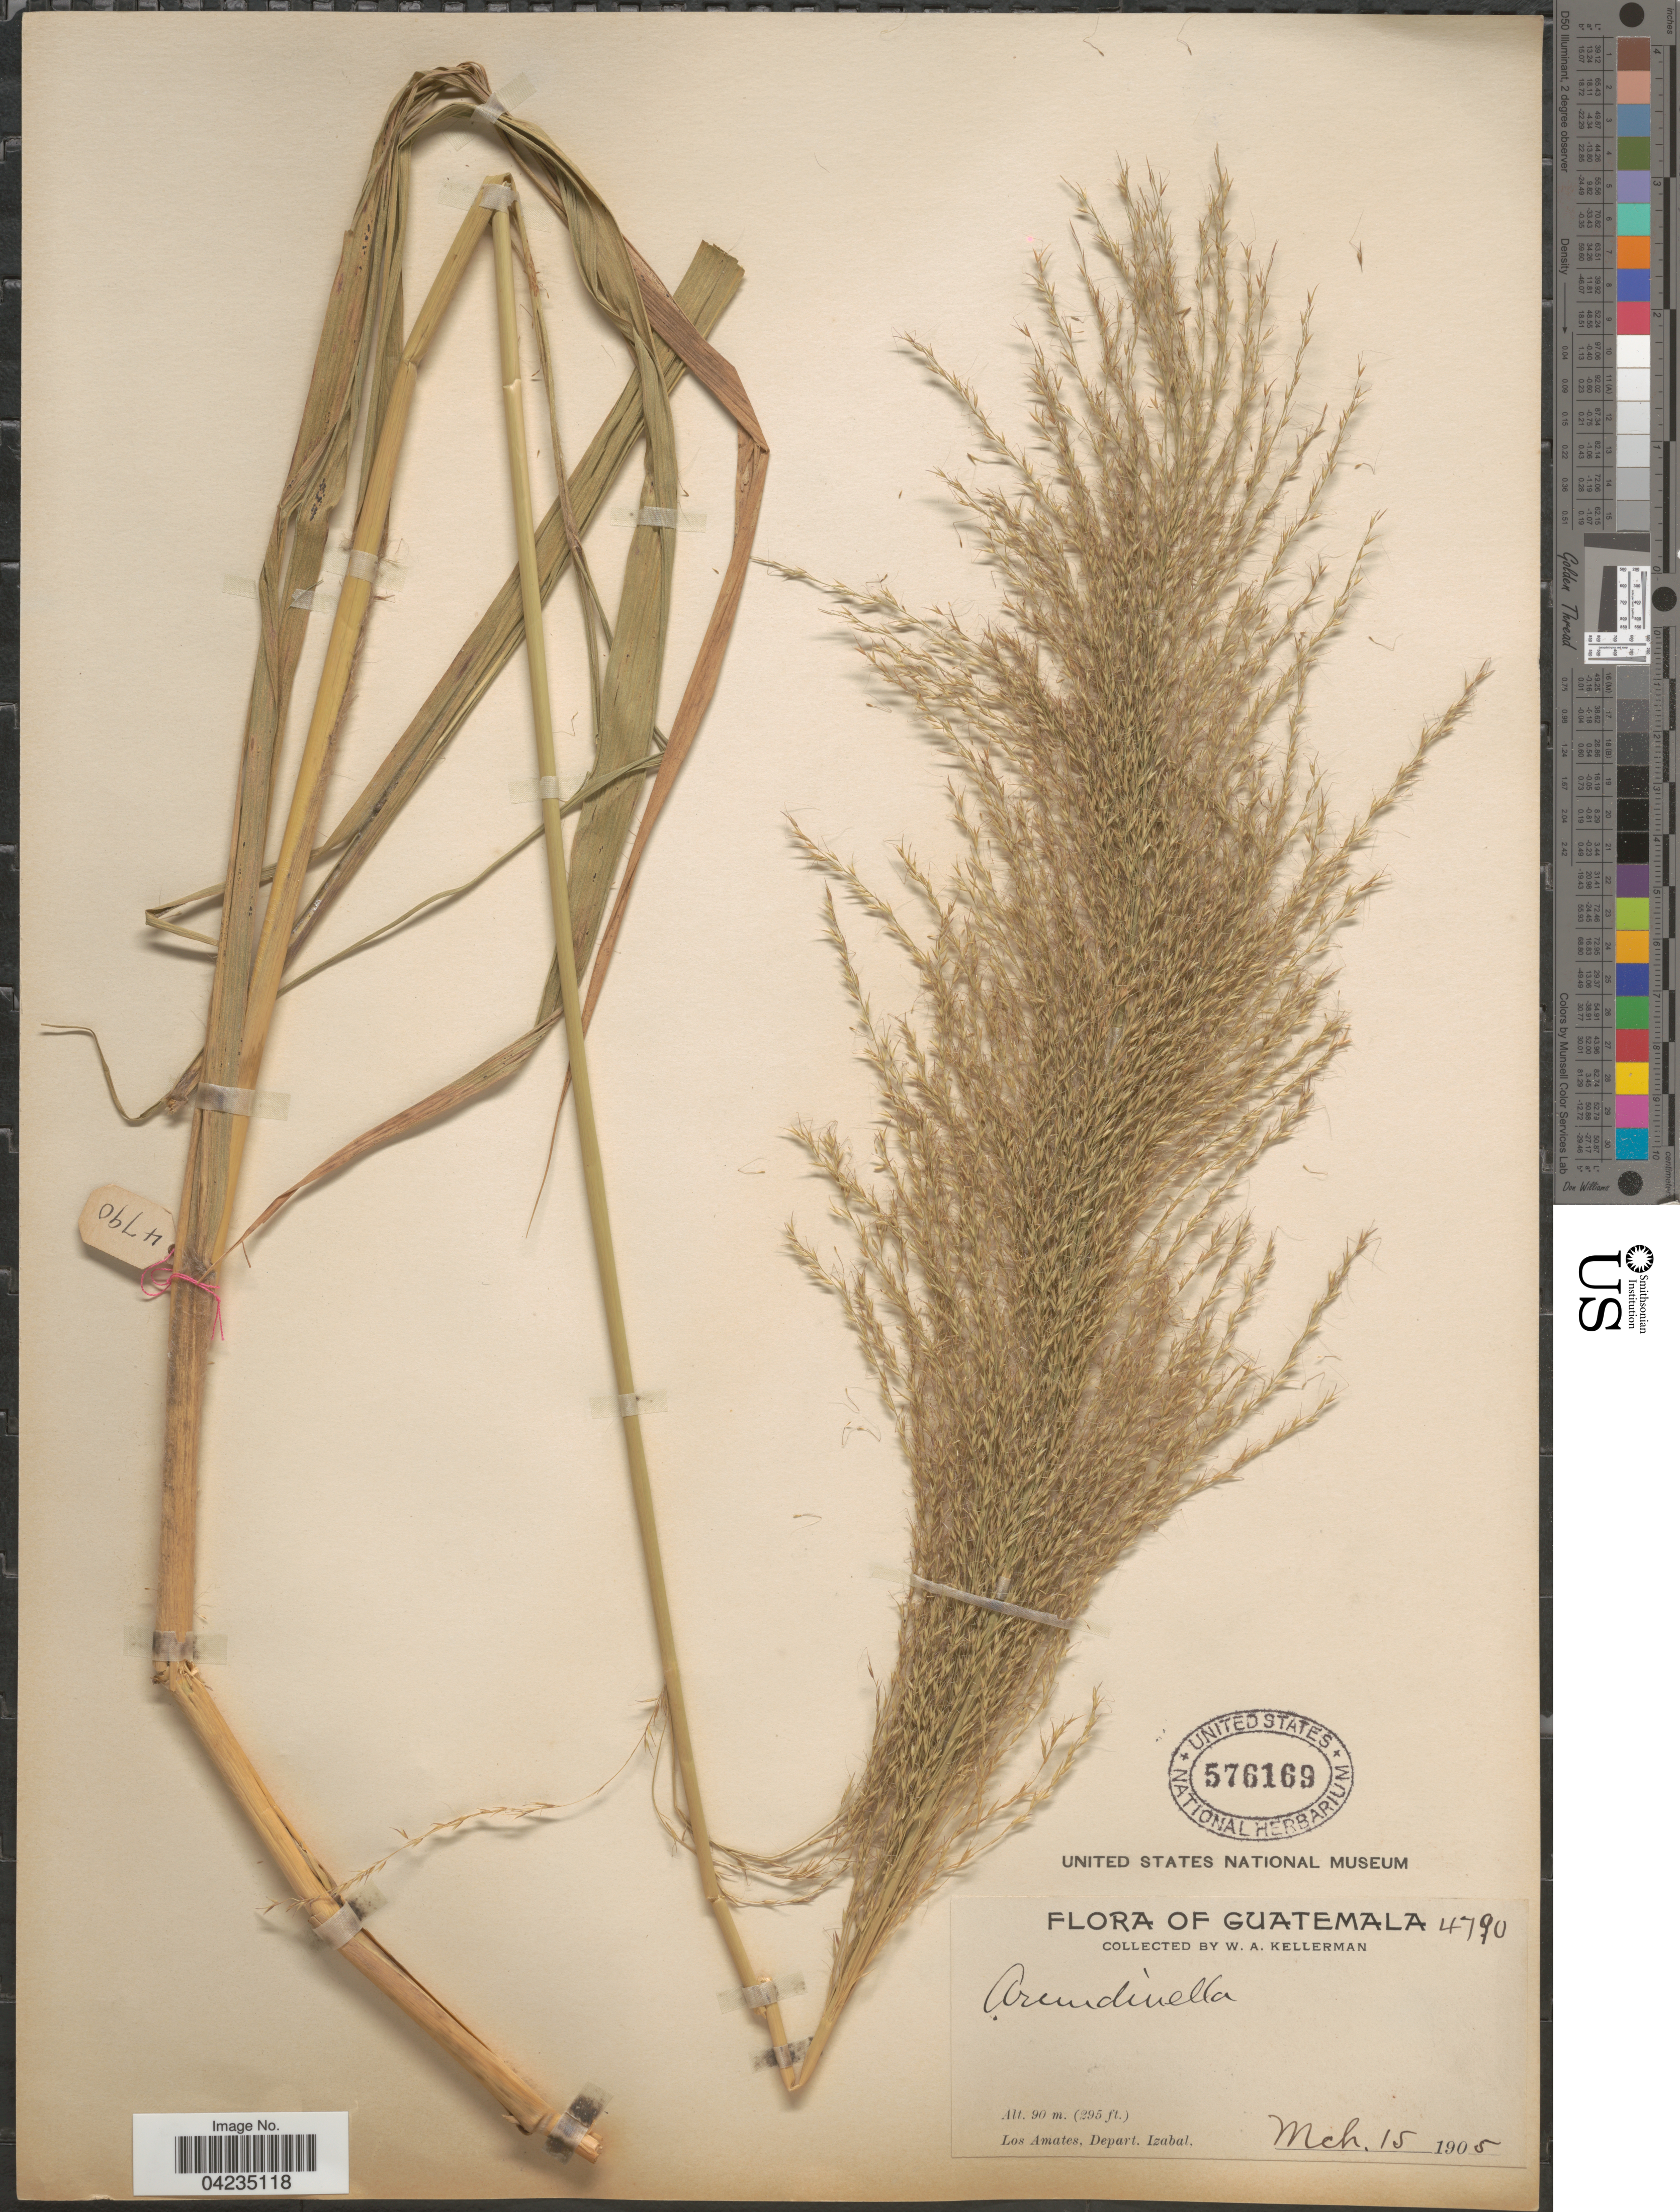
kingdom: Plantae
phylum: Tracheophyta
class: Liliopsida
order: Poales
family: Poaceae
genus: Arundinella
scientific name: Arundinella deppeana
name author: Nees ex Steud.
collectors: W. Kellerman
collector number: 4790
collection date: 1905-03-15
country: Guatemala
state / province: Izabal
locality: Los Amates, Depart. Izabal.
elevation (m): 90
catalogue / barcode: US 576169